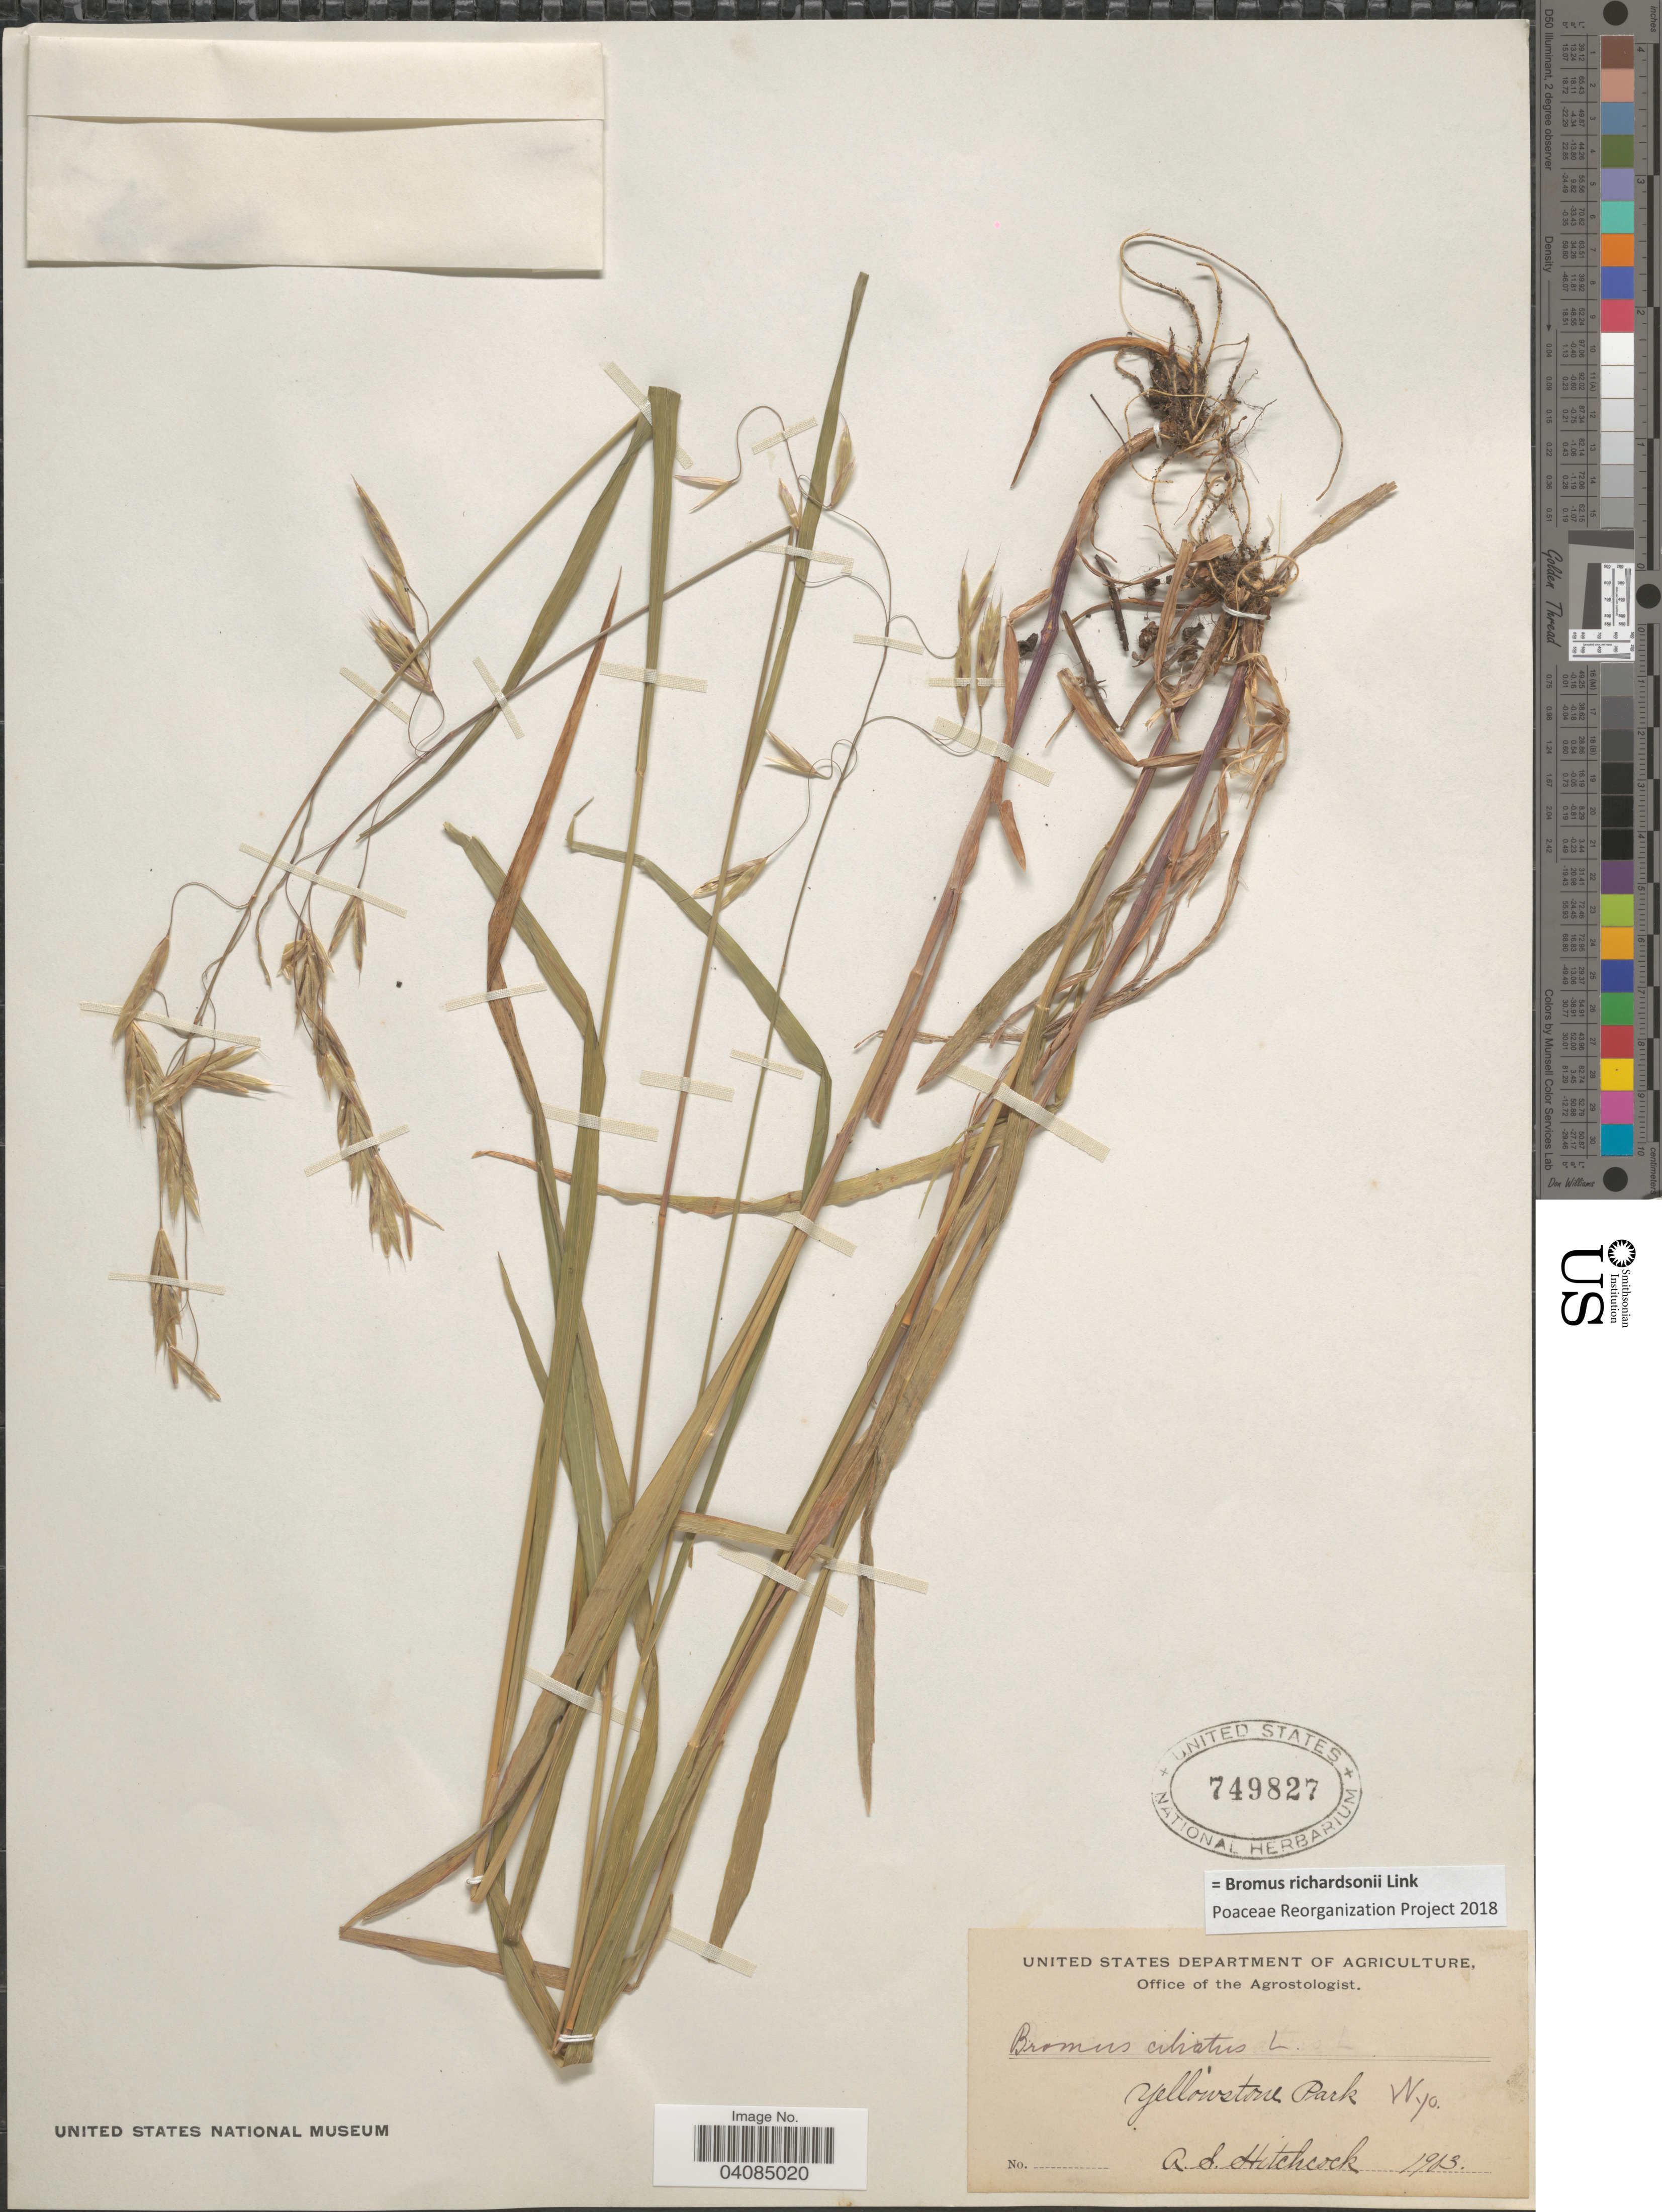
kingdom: Plantae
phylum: Tracheophyta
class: Liliopsida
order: Poales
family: Poaceae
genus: Bromus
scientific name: Bromus racemosus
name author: L.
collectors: A. S. Hitchcock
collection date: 1903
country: United States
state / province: Wyoming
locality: Yellowstone Park.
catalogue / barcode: US 749827